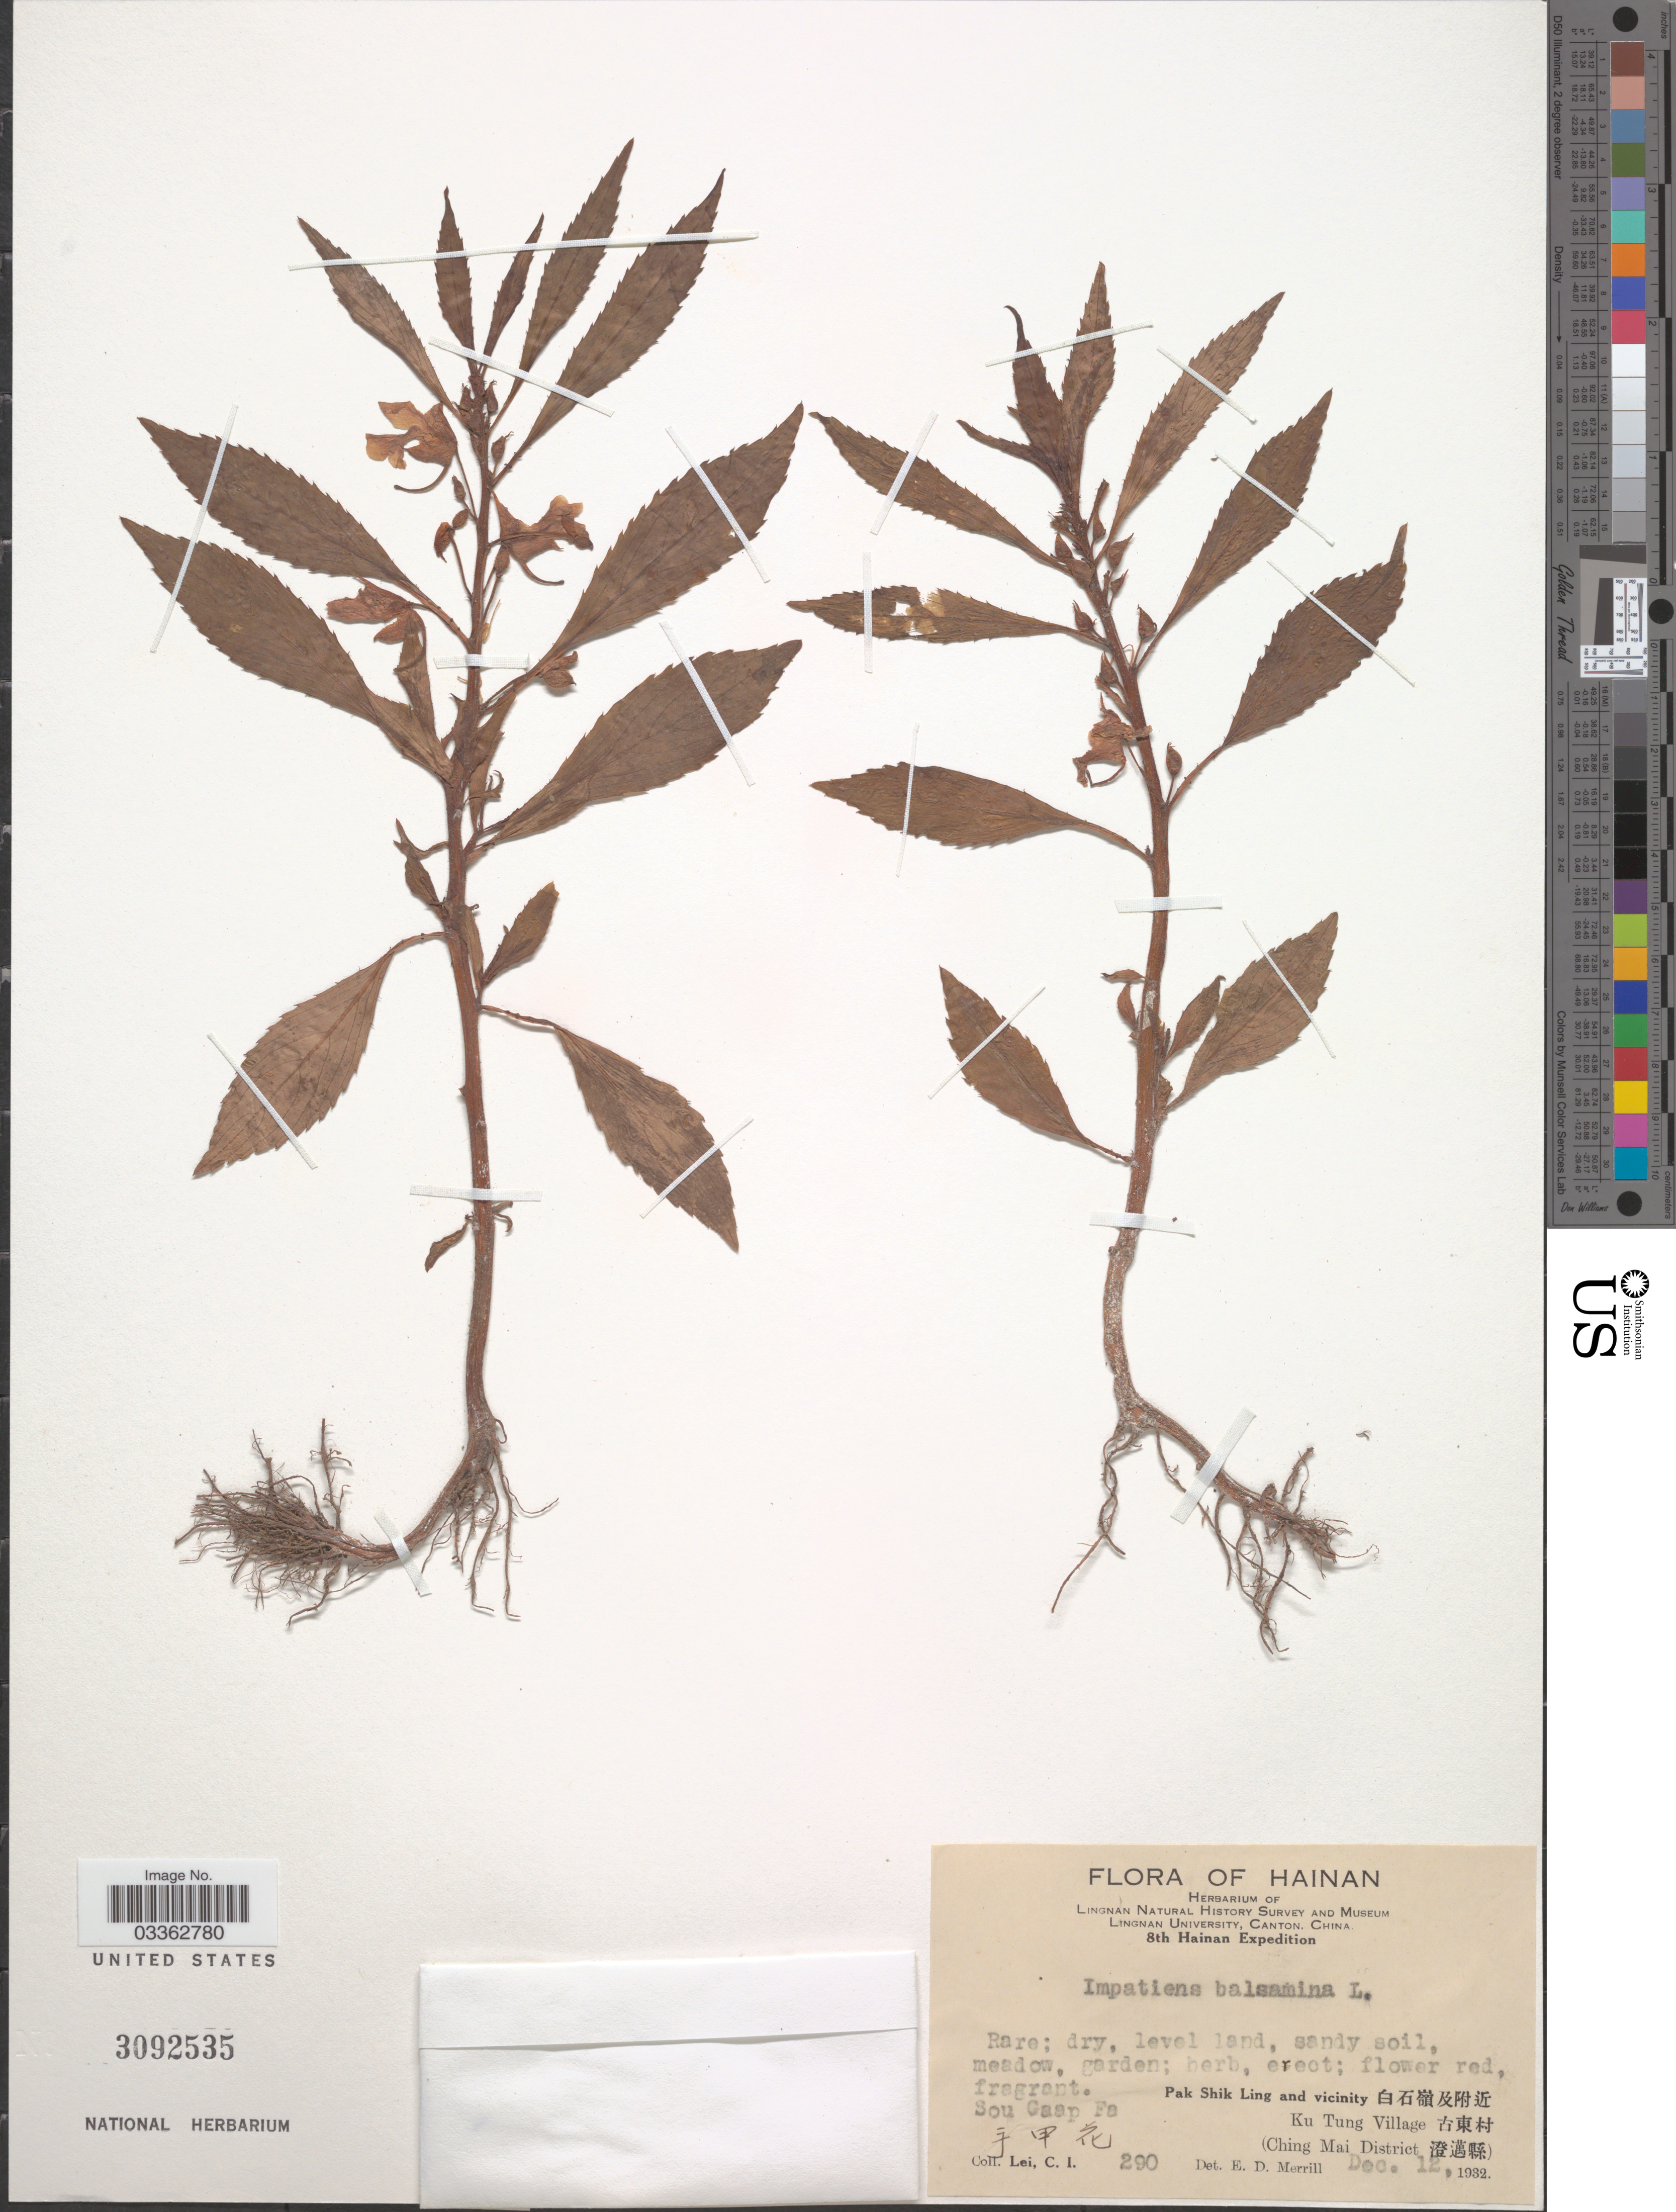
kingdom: Plantae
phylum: Tracheophyta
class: Magnoliopsida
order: Ericales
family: Balsaminaceae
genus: Impatiens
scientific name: Impatiens balsamina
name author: L.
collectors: C. I. Lei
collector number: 290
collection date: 1932-12-12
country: China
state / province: Hainan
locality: Pak Shik Ling and vicinity. X. Ku Tung Village. X. (Ching Mai District X).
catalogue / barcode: US 3092535